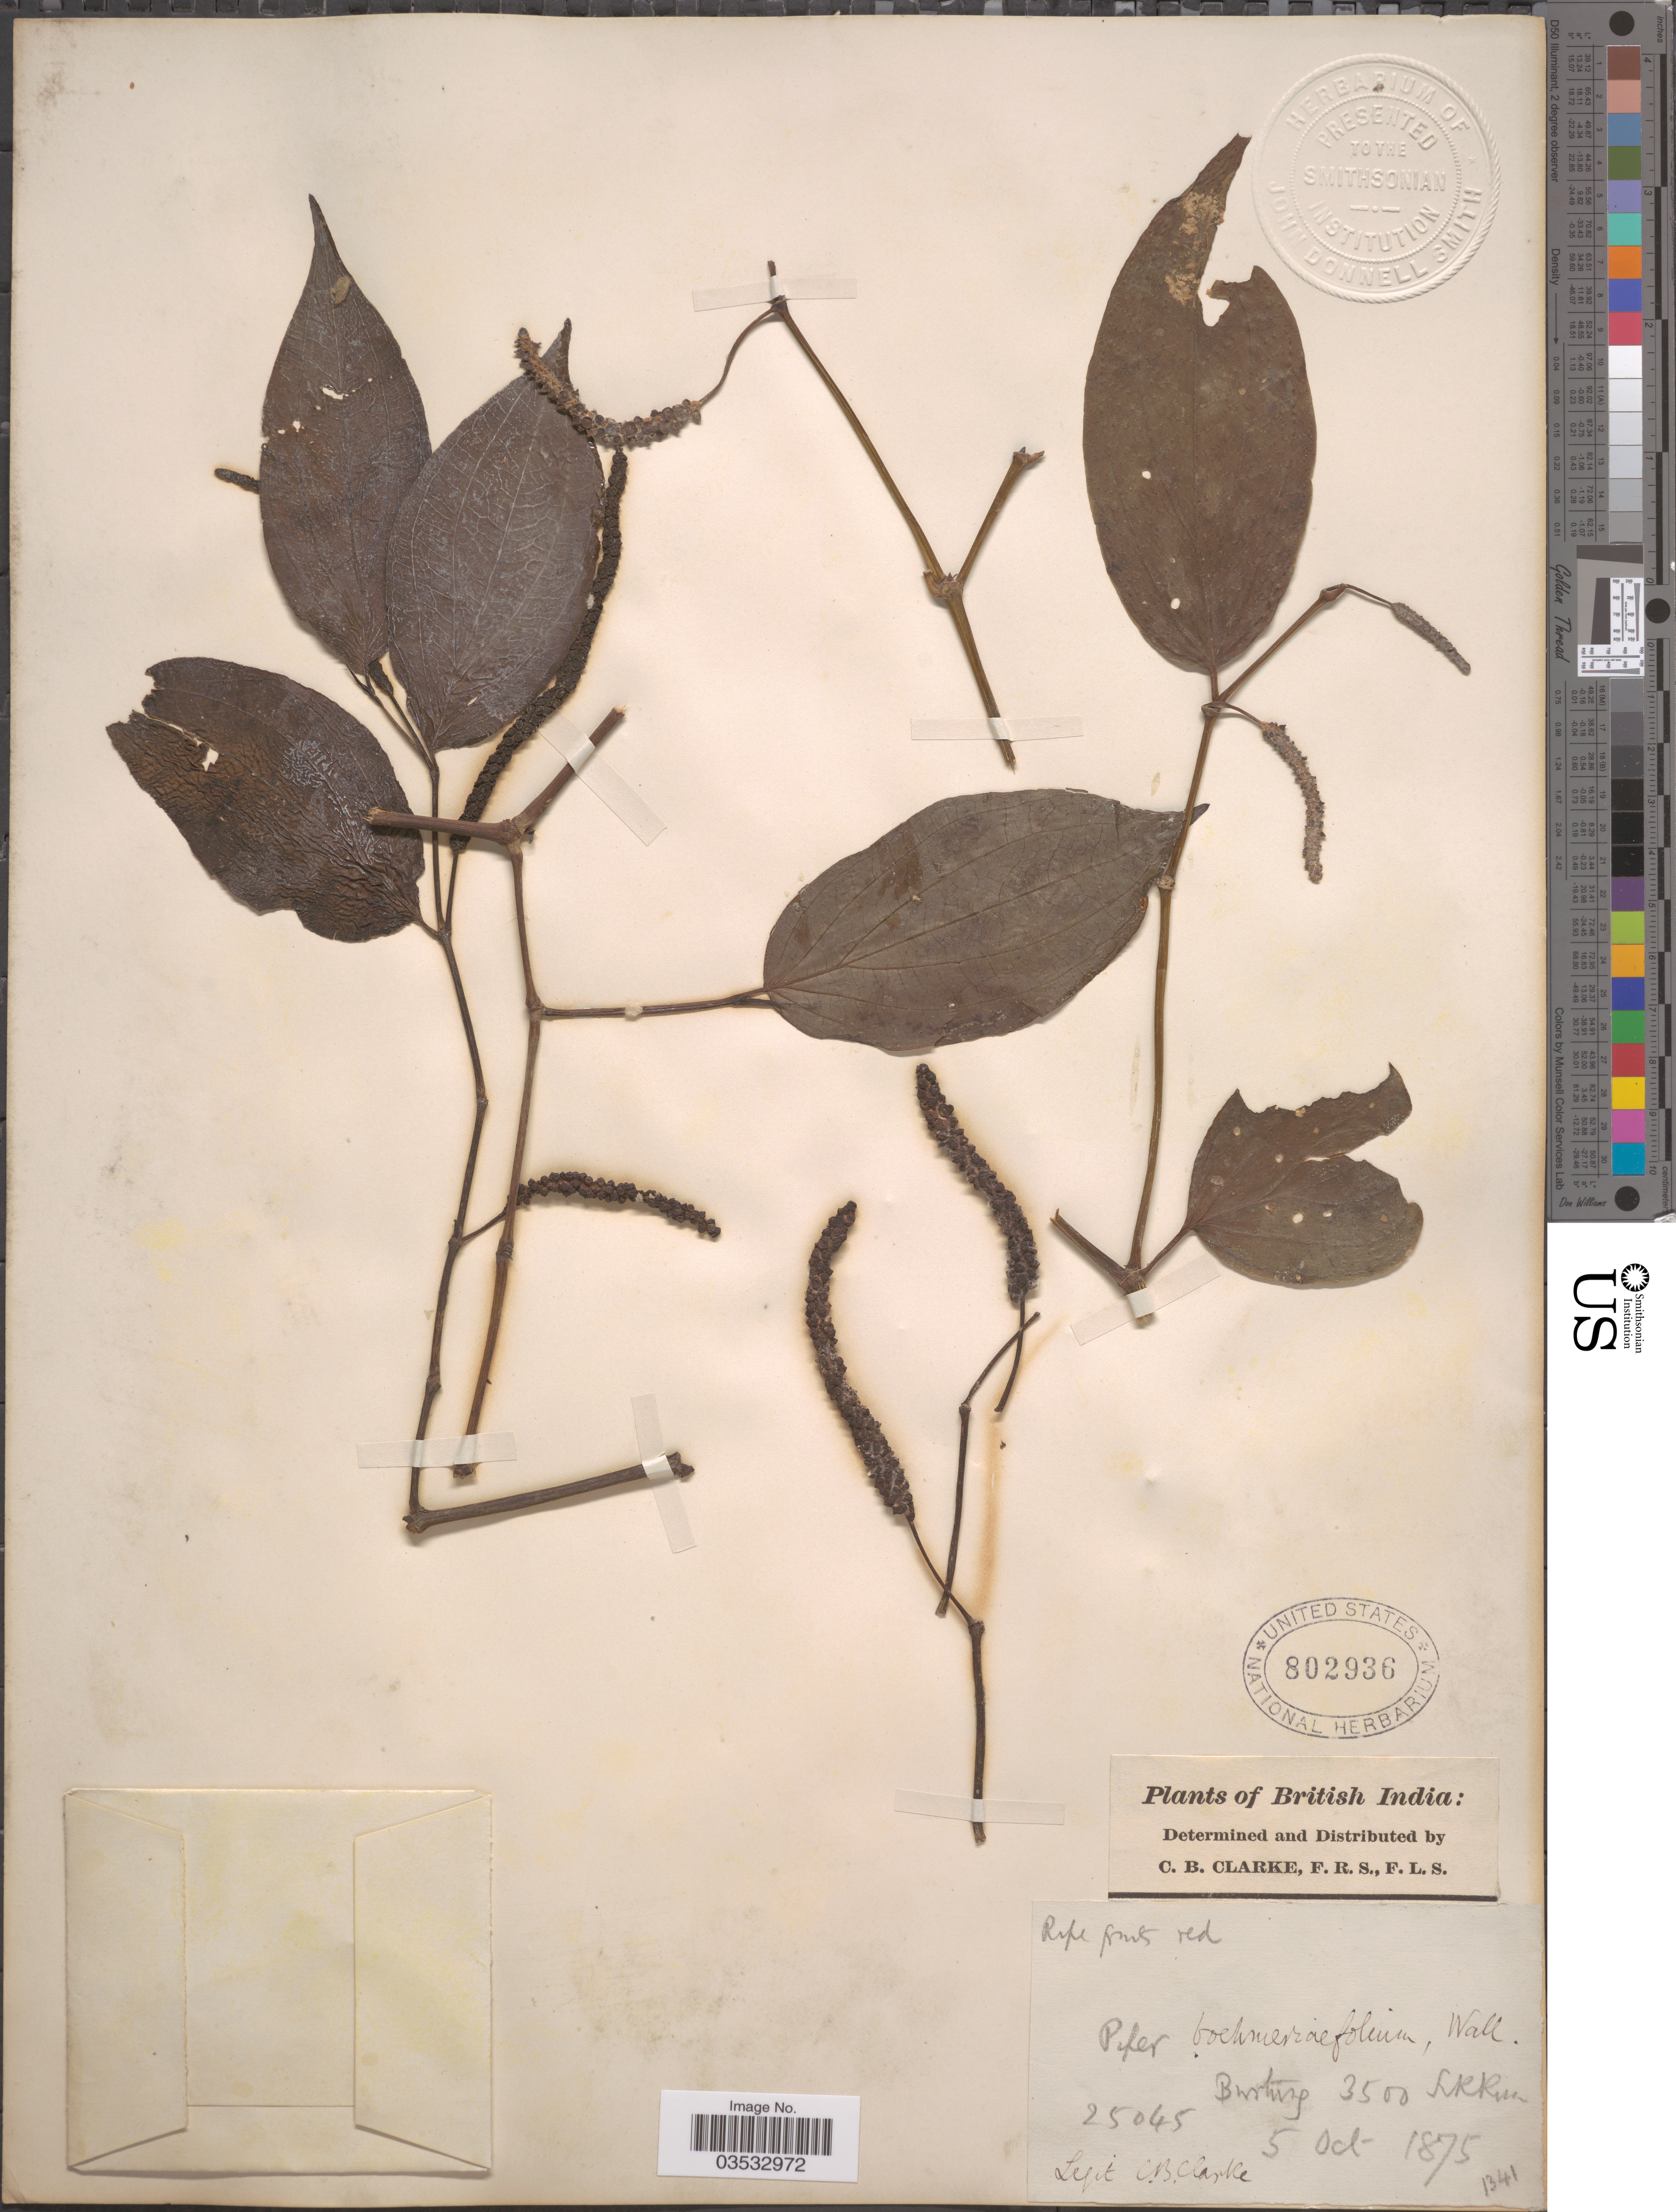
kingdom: Plantae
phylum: Tracheophyta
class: Magnoliopsida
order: Piperales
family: Piperaceae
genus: Piper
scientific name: Piper boehmeriifolium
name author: (Miq.) C. DC. ex Wall.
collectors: C. B. Clarke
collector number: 25045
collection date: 1875-10-05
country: India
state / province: Sikkim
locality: British India, Bunting.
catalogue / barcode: US 802936